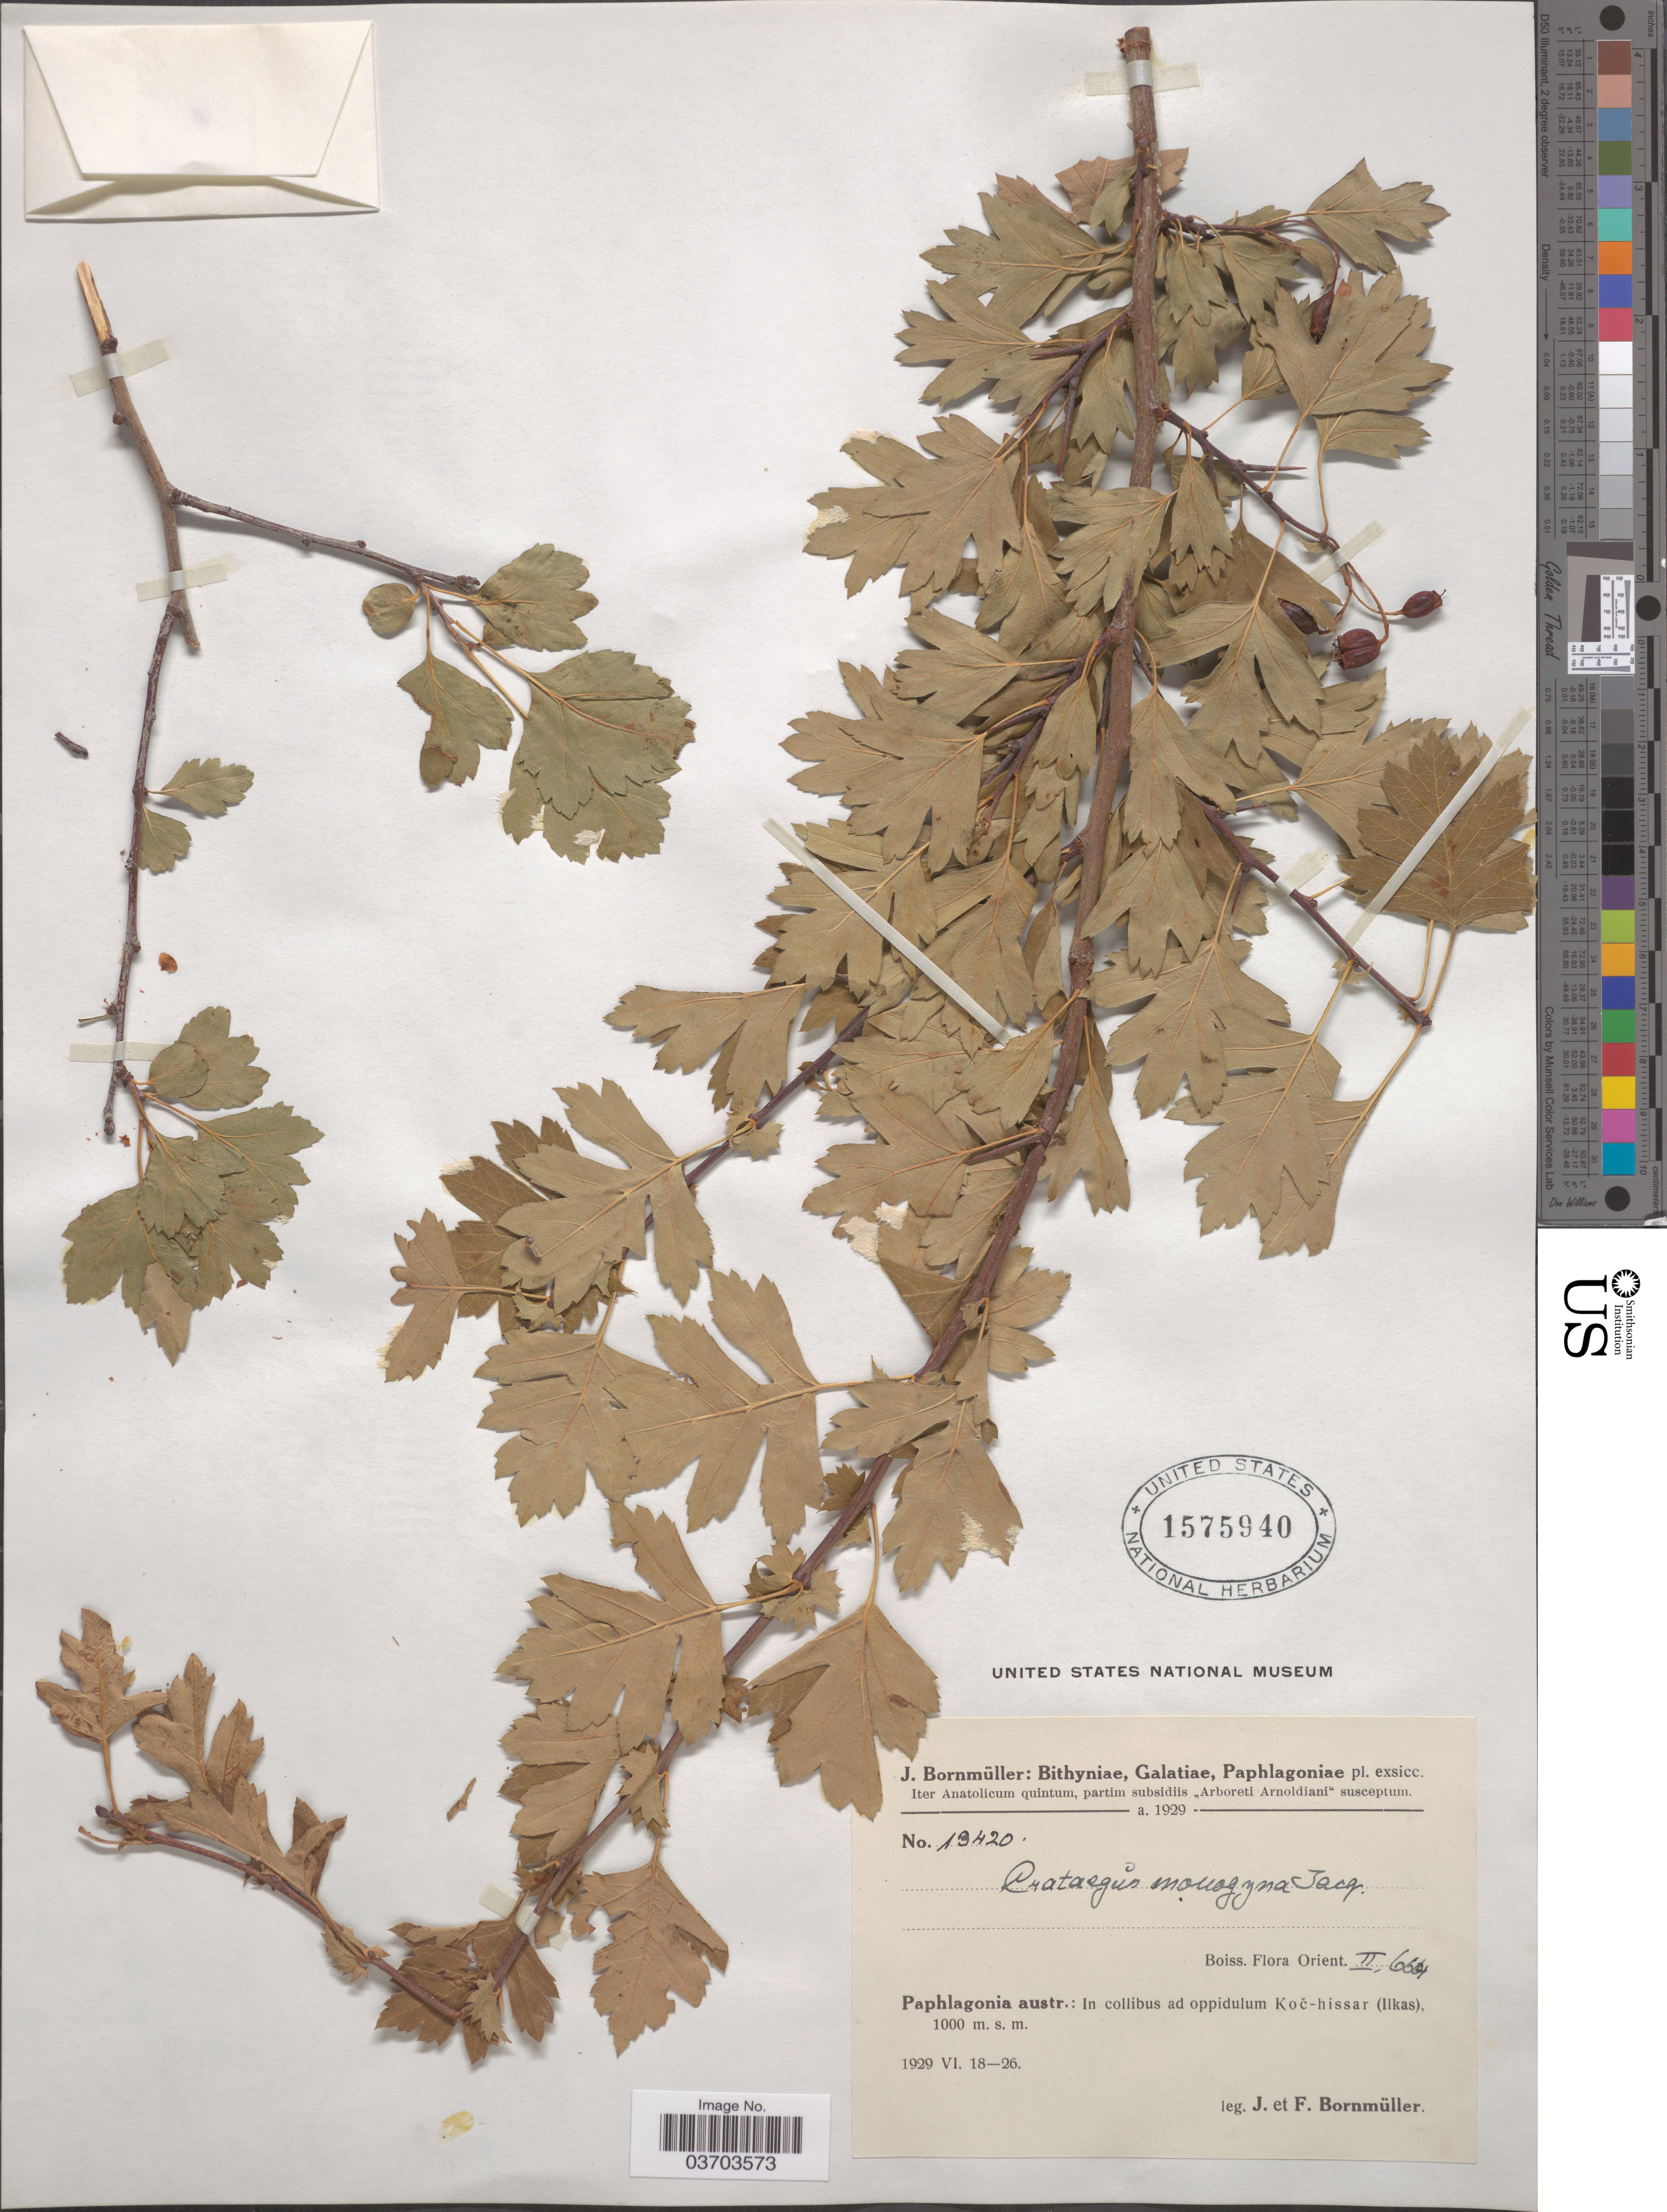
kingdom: Plantae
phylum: Tracheophyta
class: Magnoliopsida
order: Rosales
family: Rosaceae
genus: Crataegus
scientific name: Crataegus monogyna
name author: Lindin.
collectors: J. Bornmüller & F. Bornmüller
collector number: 13420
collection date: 1929-06-18/1929-06-26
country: Turkey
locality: Paphlagonia austr.: In collibus ad oppidulum Koc-hissar (Ilkas).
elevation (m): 1000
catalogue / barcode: US 1575940